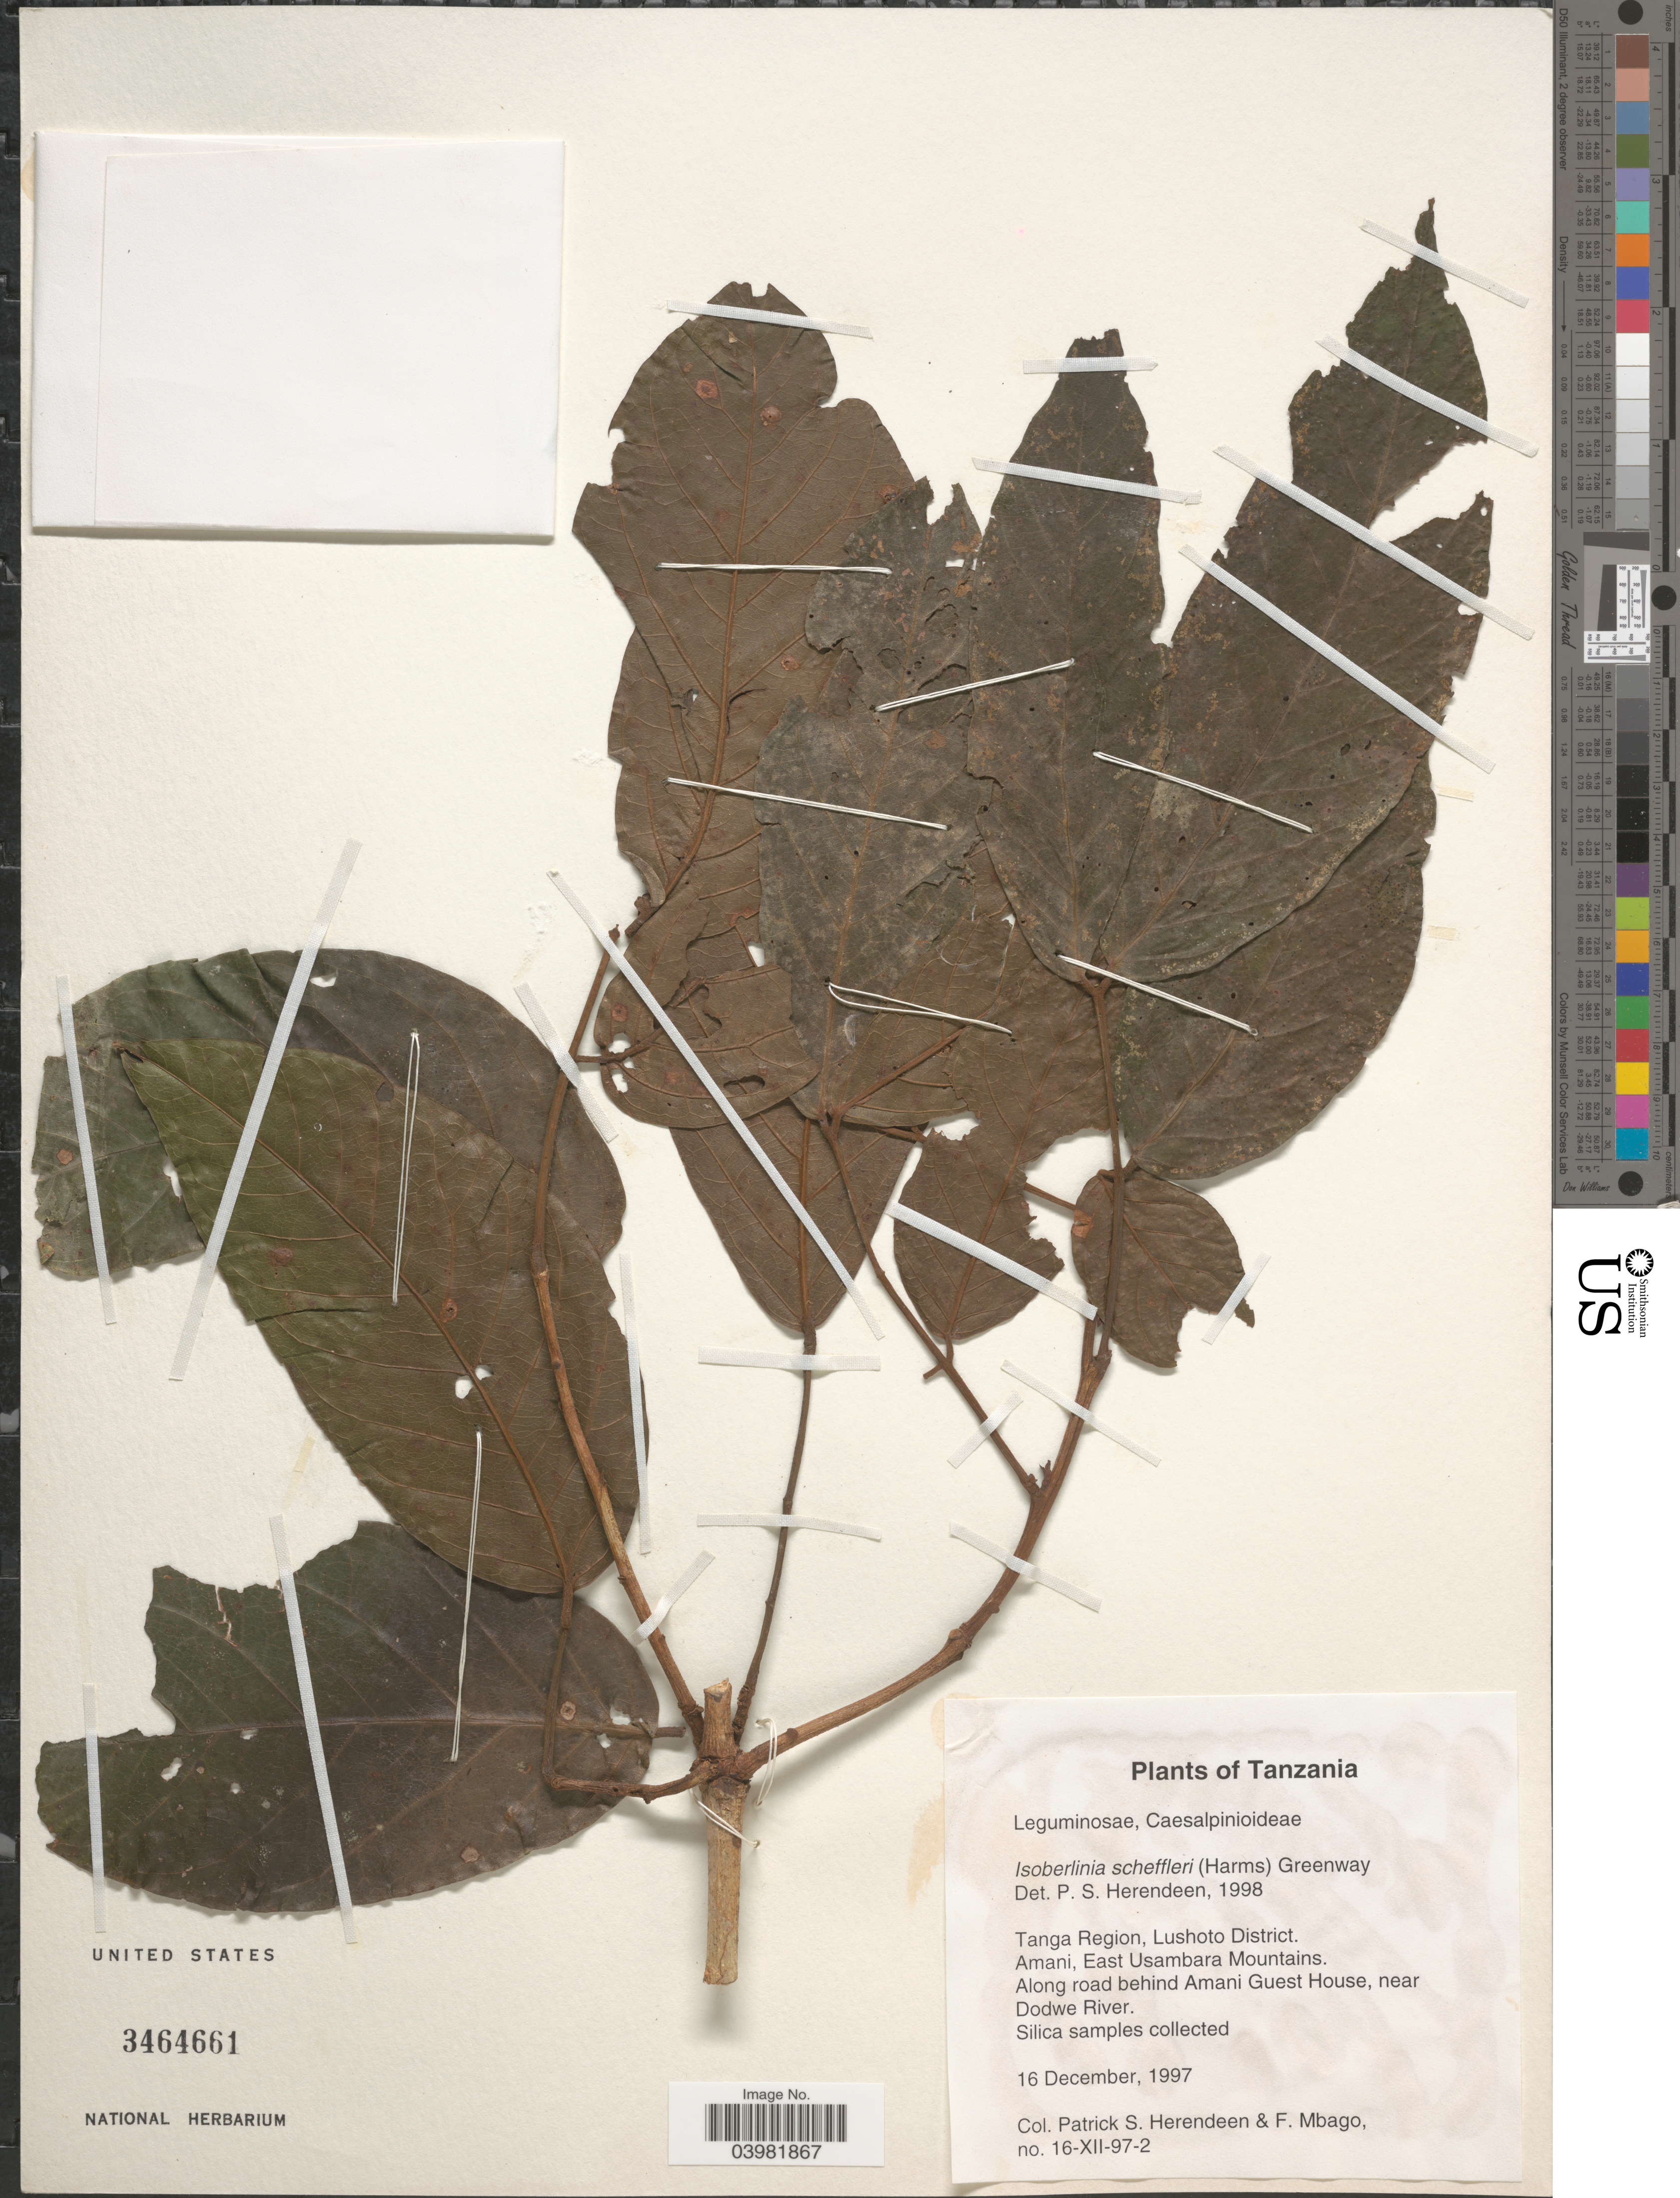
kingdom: Plantae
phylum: Tracheophyta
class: Magnoliopsida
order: Fabales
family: Fabaceae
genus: Isoberlinia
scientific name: Isoberlinia scheffleri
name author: (Harms) Greenway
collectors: P. S. Herendeen & F. Mbago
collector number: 16-XII-97-2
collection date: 1997-12-16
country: Tanzania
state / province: Tanga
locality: Tanga Region, Lushoto District. Amani, East Usambara Mountains. Along road behind Amani Guest House, near Dodwe River.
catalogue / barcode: US 3464661